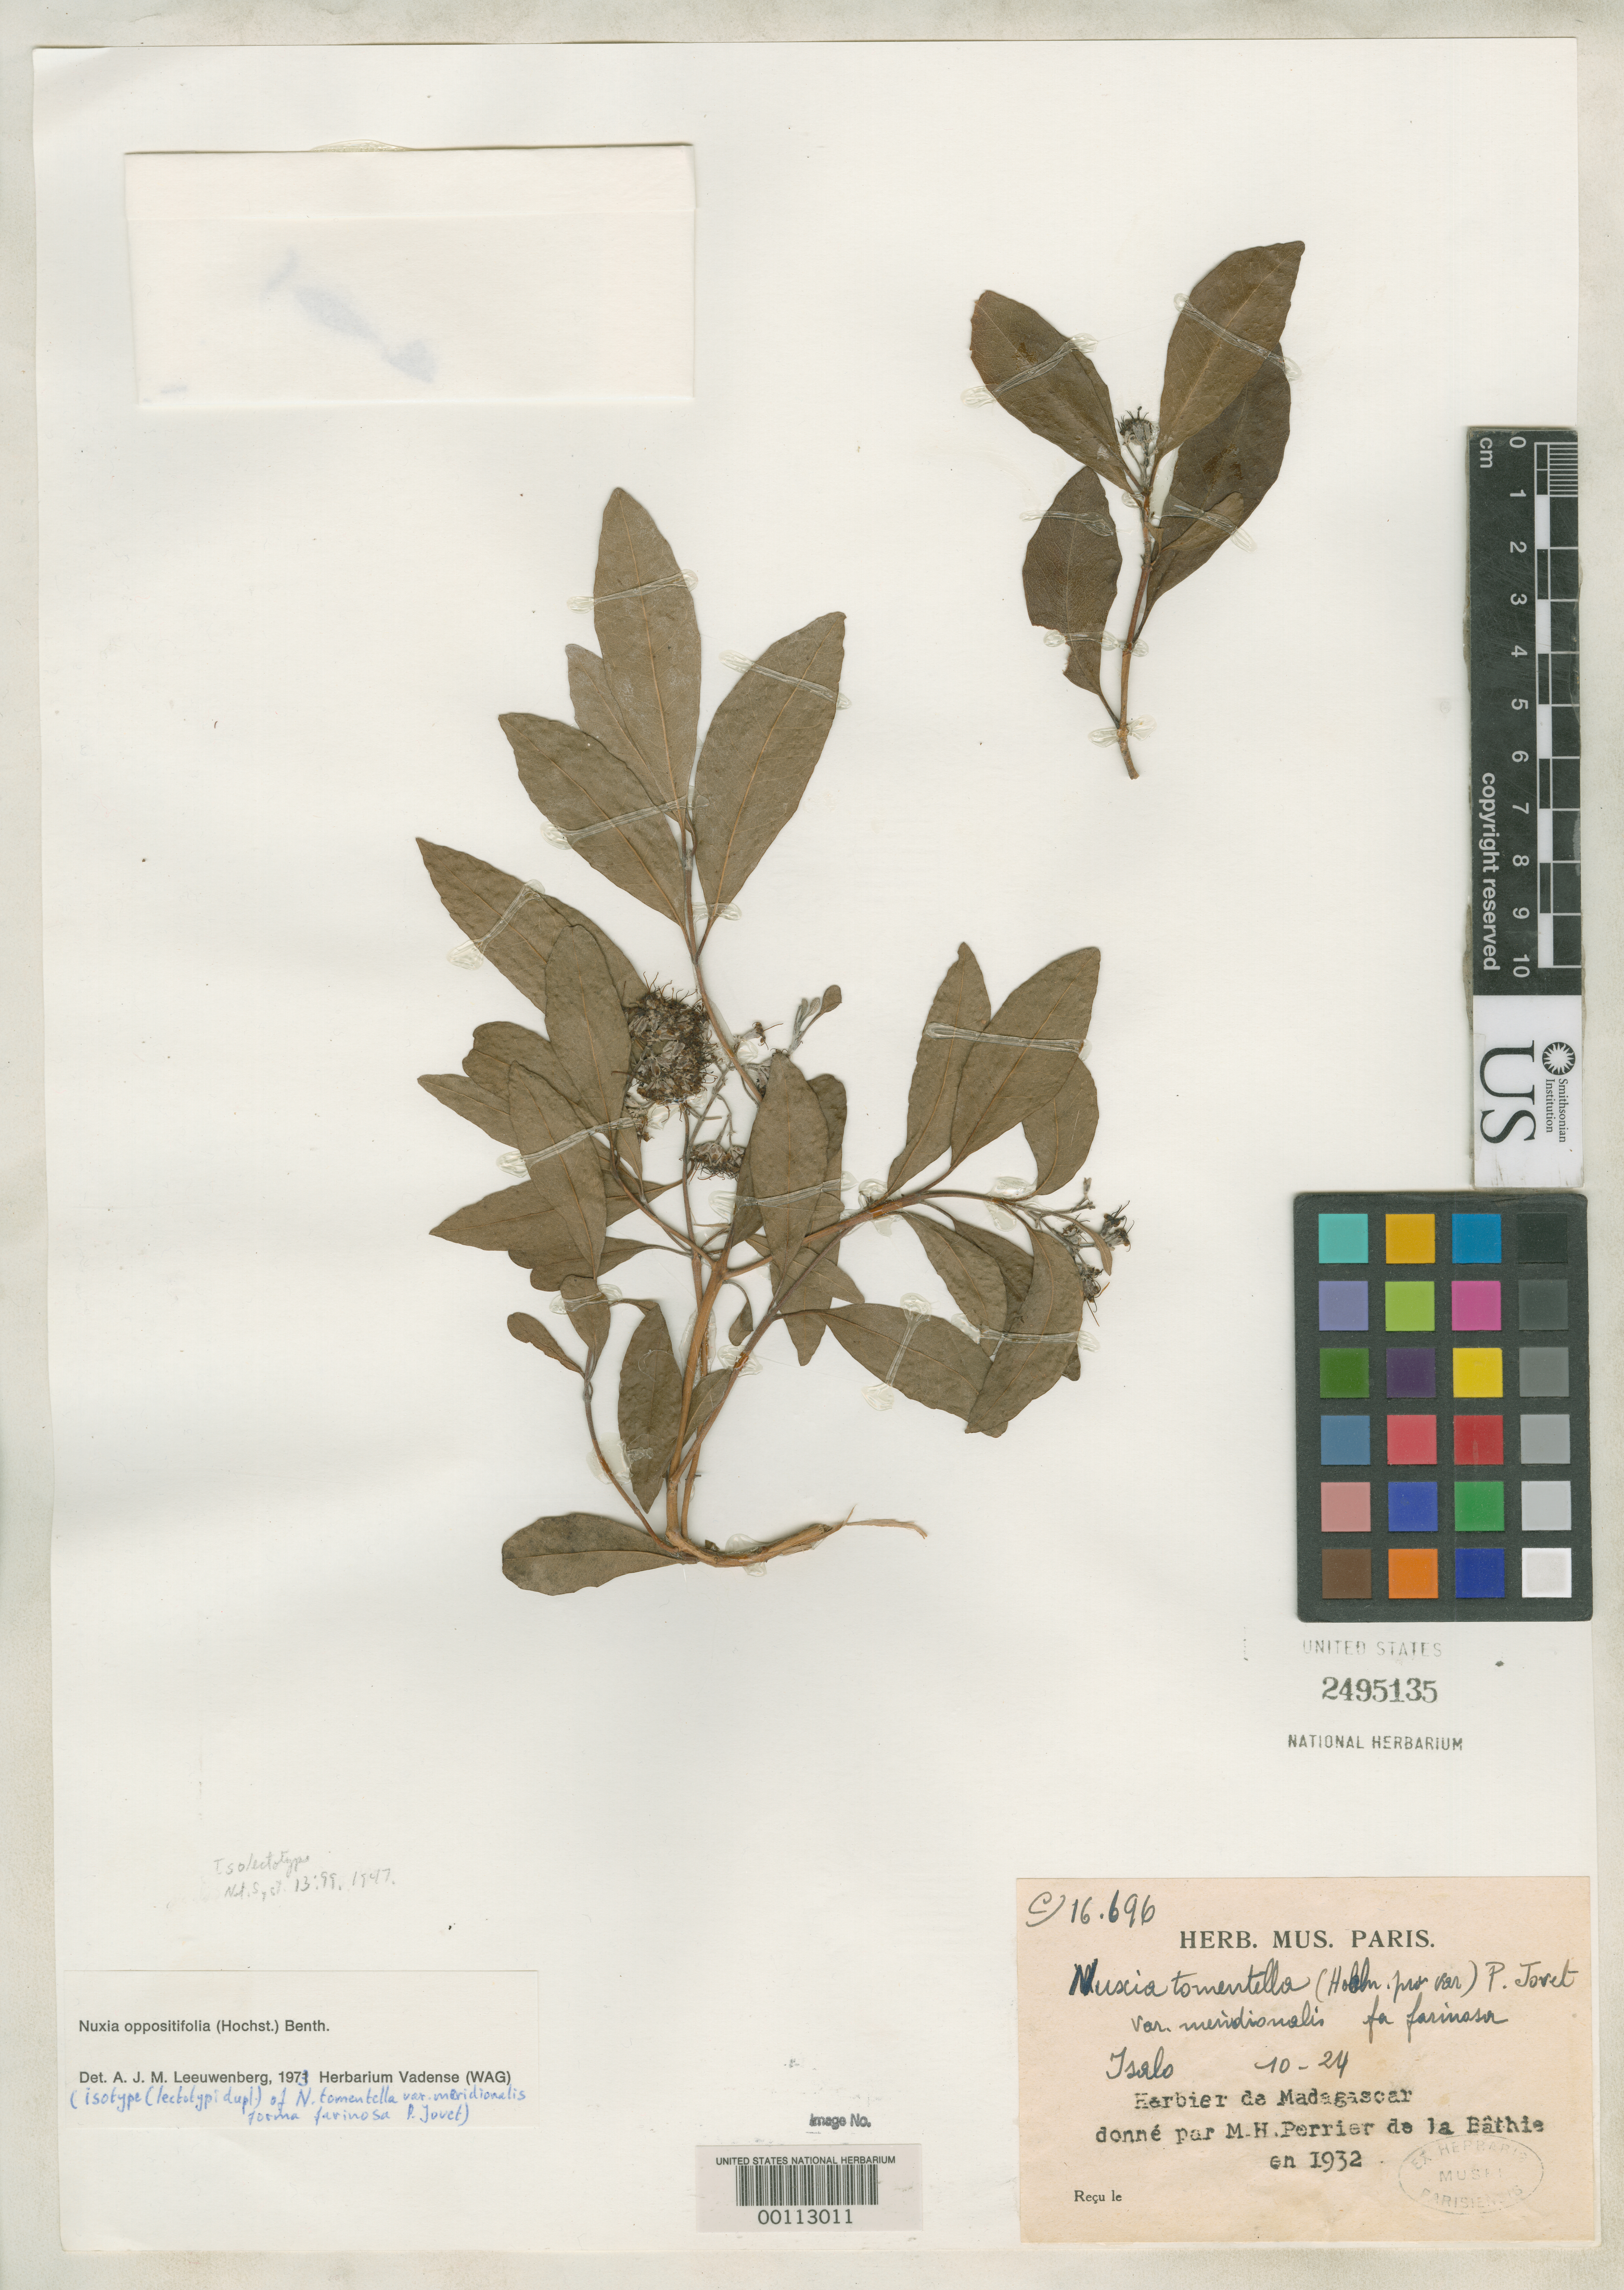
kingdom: Plantae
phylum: Tracheophyta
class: Magnoliopsida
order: Lamiales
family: Stilbaceae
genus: Nuxia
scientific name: Nuxia tomentella f. farinosa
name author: Jovet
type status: Isolectotype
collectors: H. Perrier de la Bâthie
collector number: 16696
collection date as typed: Oct 1924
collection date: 1924-10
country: Madagascar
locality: Isalo.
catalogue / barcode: US 2495135